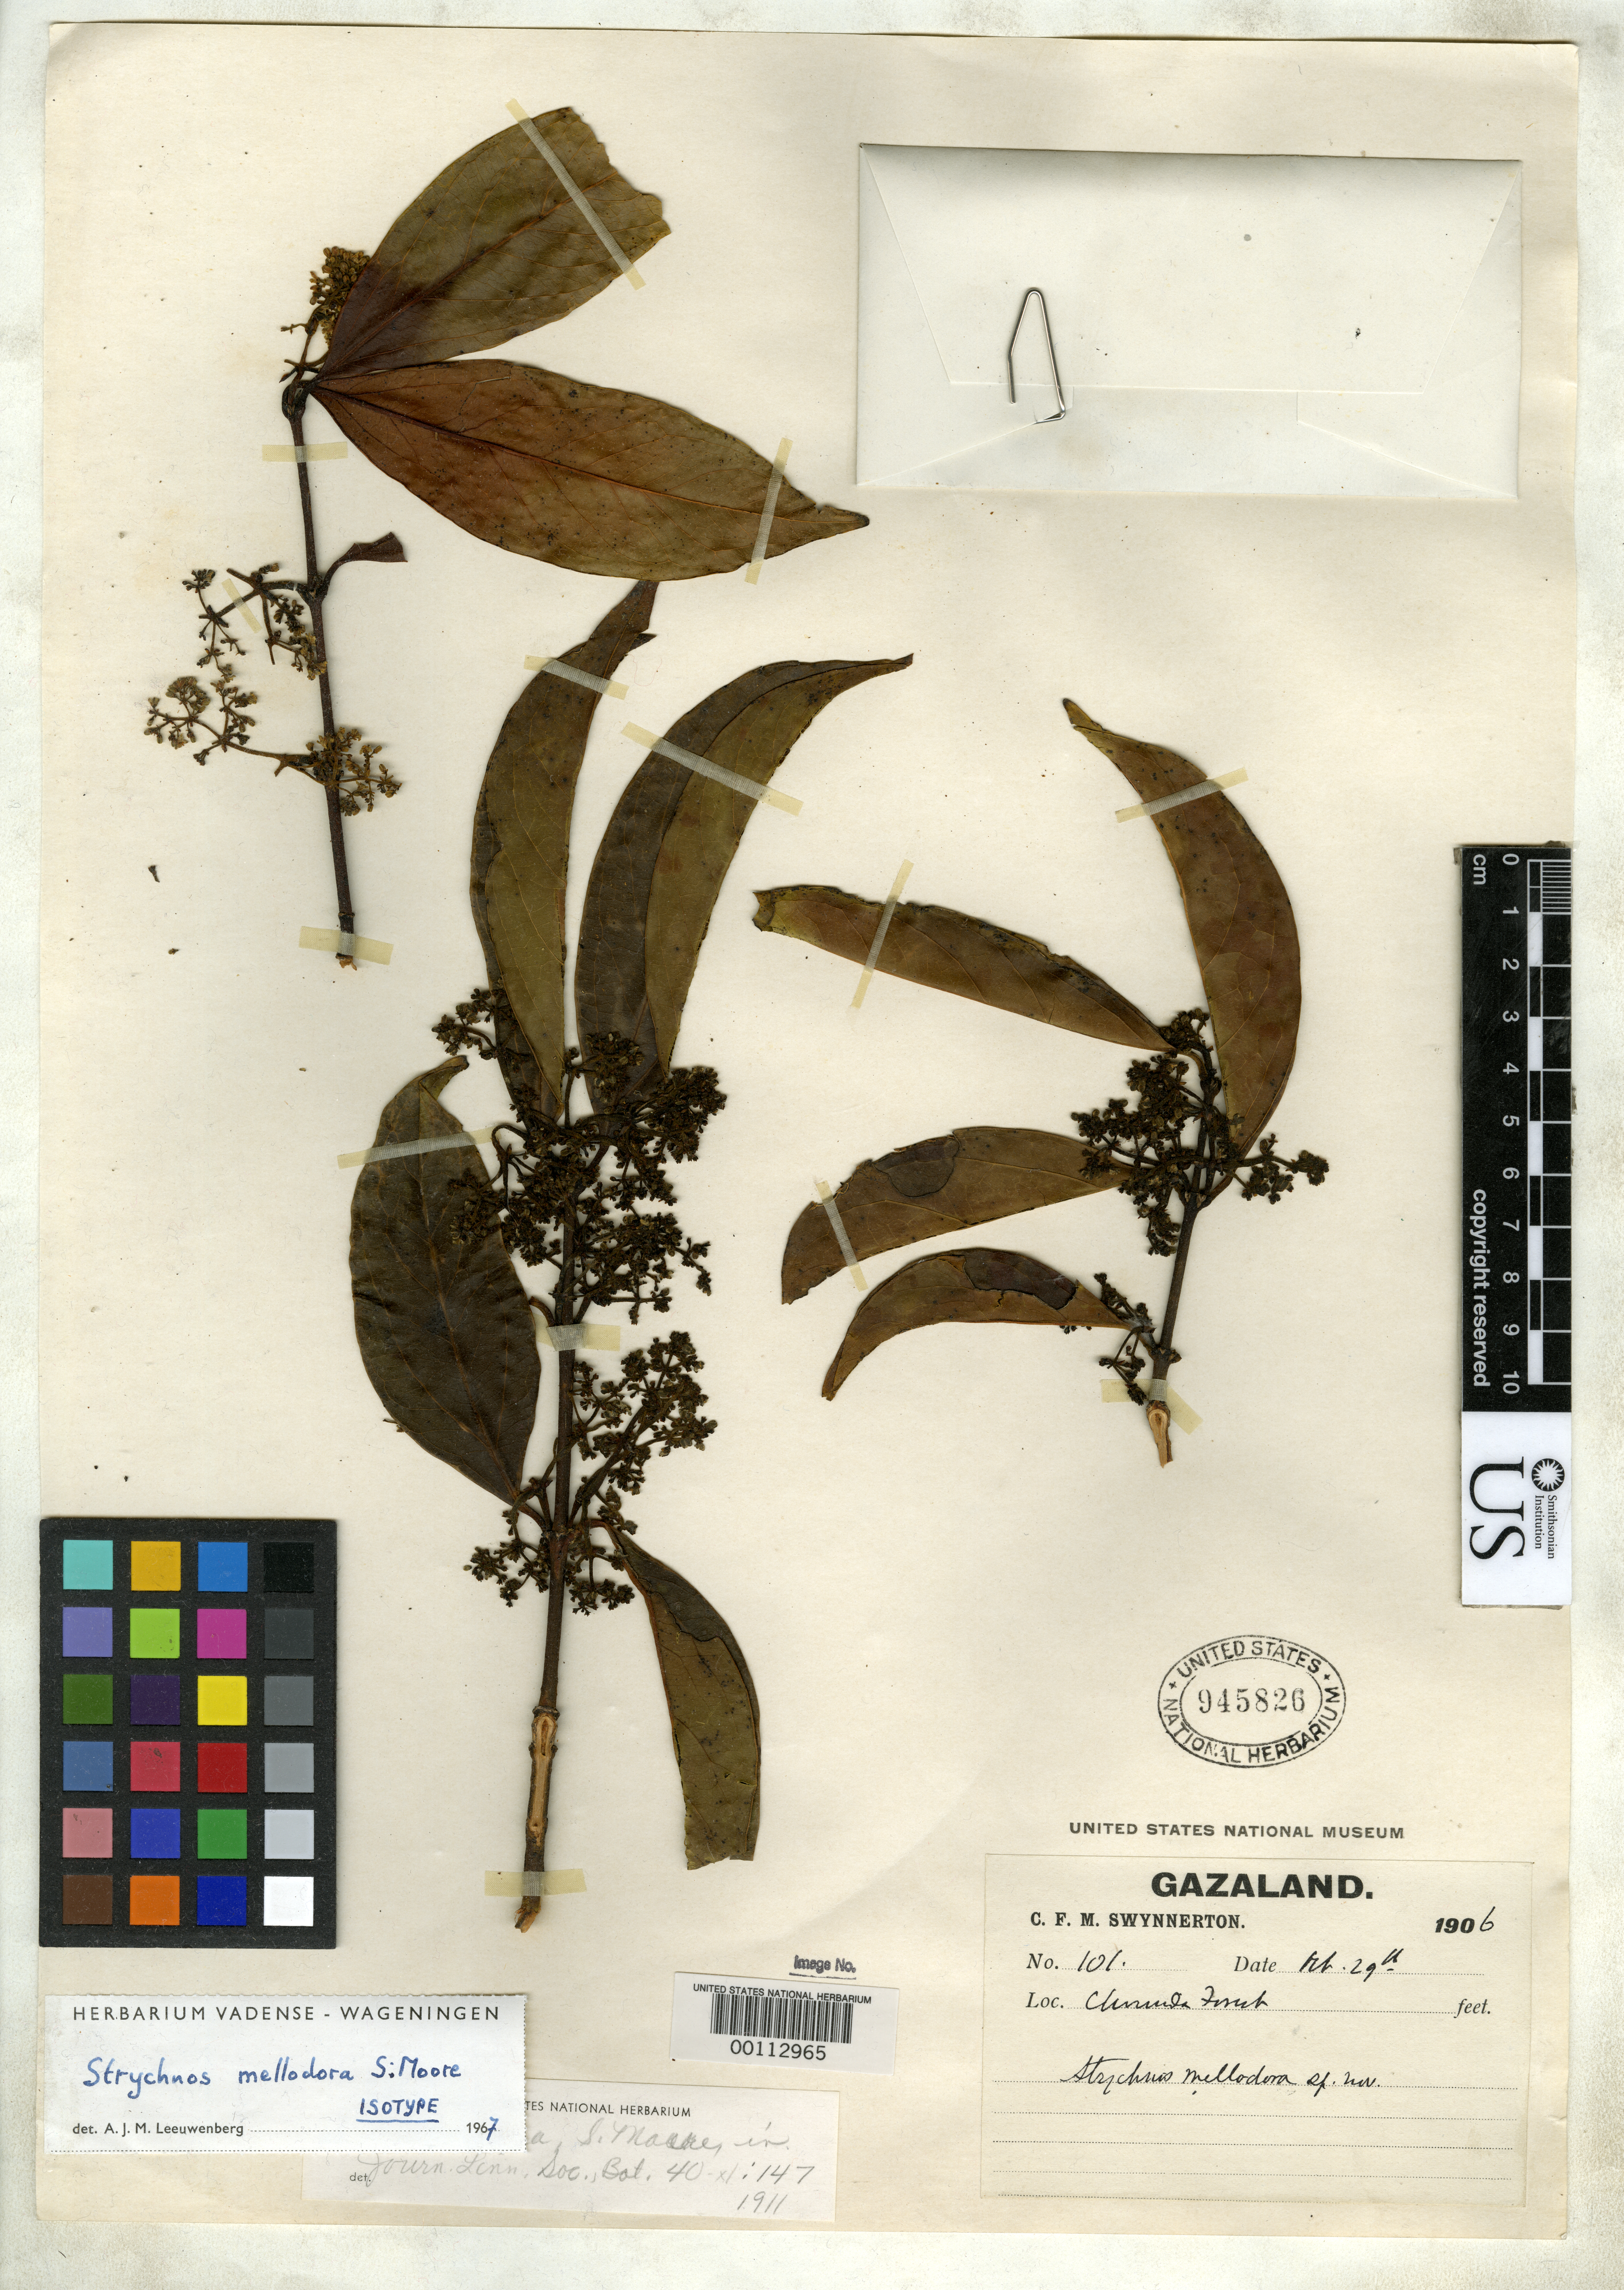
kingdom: Plantae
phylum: Tracheophyta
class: Magnoliopsida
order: Gentianales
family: Loganiaceae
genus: Strychnos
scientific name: Strychnos mellodora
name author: S. Moore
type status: Isotype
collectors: C. Swynnerton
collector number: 101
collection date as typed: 29 Oct 1906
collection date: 1906-10-29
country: Mozambique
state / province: Gaza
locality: Chirinda Forest; alt. 3700-4000 ft.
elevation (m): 1128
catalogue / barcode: US 945826